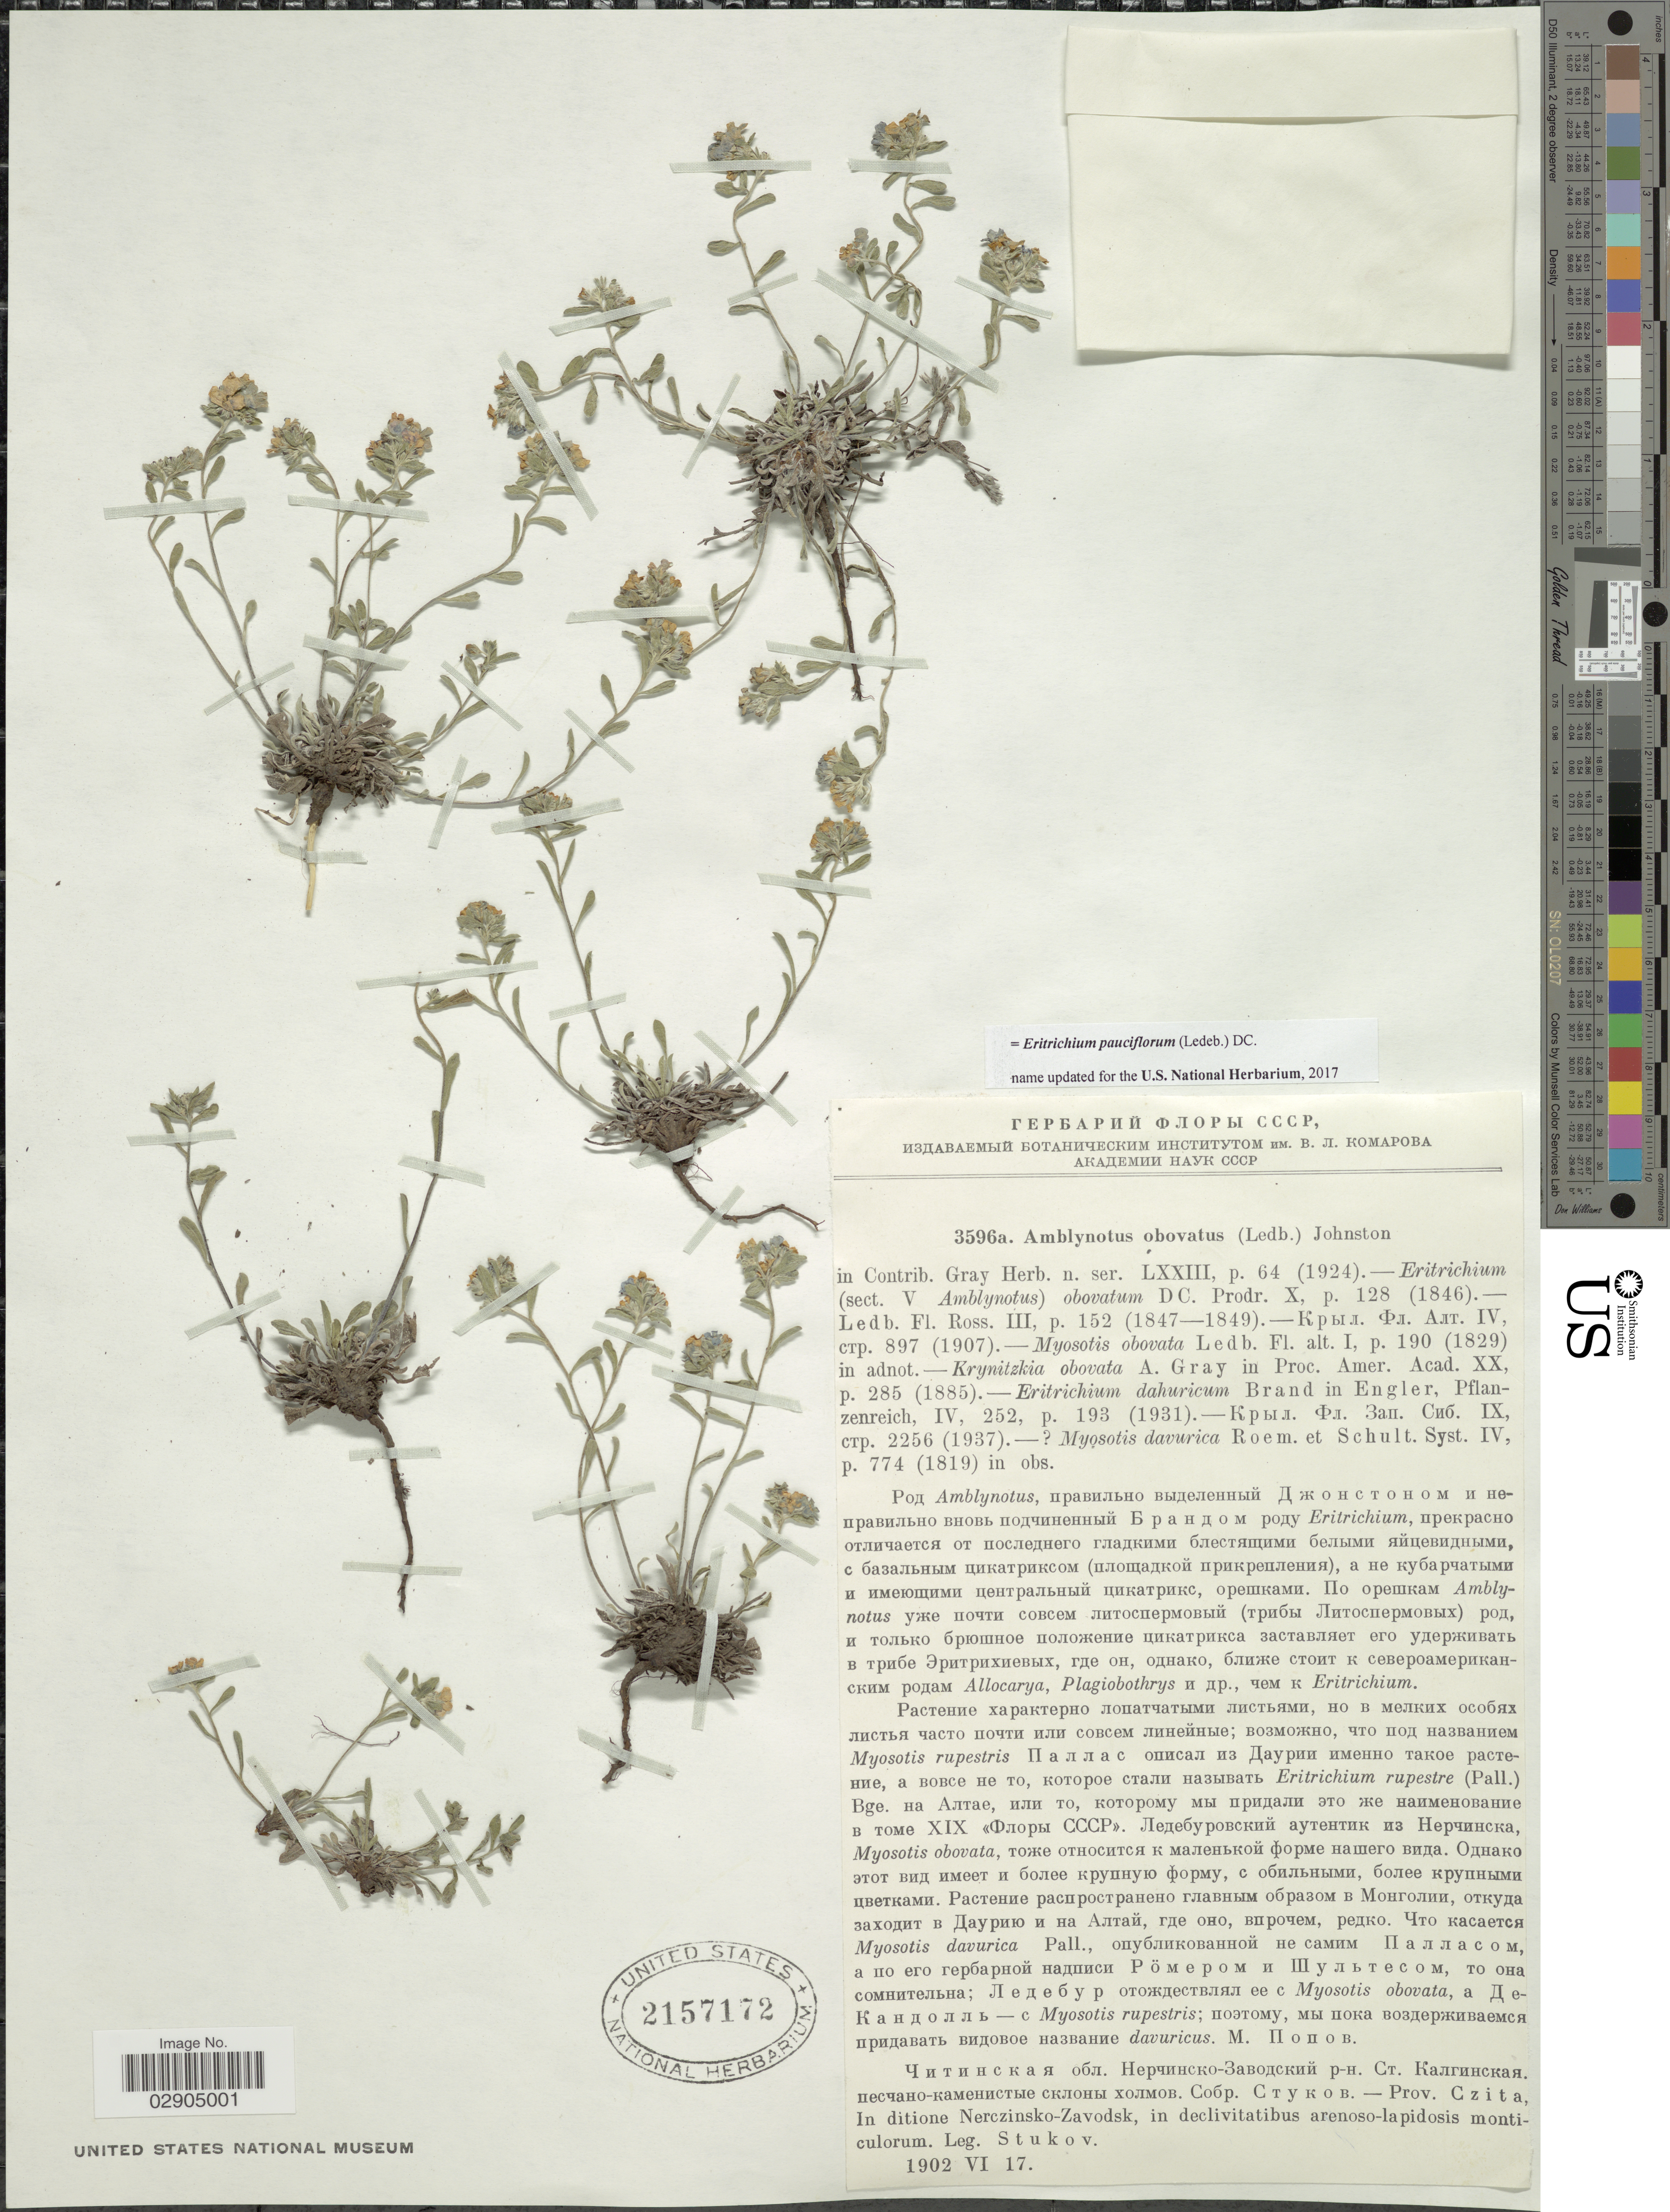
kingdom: Plantae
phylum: Tracheophyta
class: Magnoliopsida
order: Boraginales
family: Boraginaceae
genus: Eritrichium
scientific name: Eritrichium pauciflorum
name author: DC.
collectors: Stukov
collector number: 3596a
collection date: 1902-06-17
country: Russian Federation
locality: Prov. Czita. In ditione Nerczinsko-Zavodsk.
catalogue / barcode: US 2157172